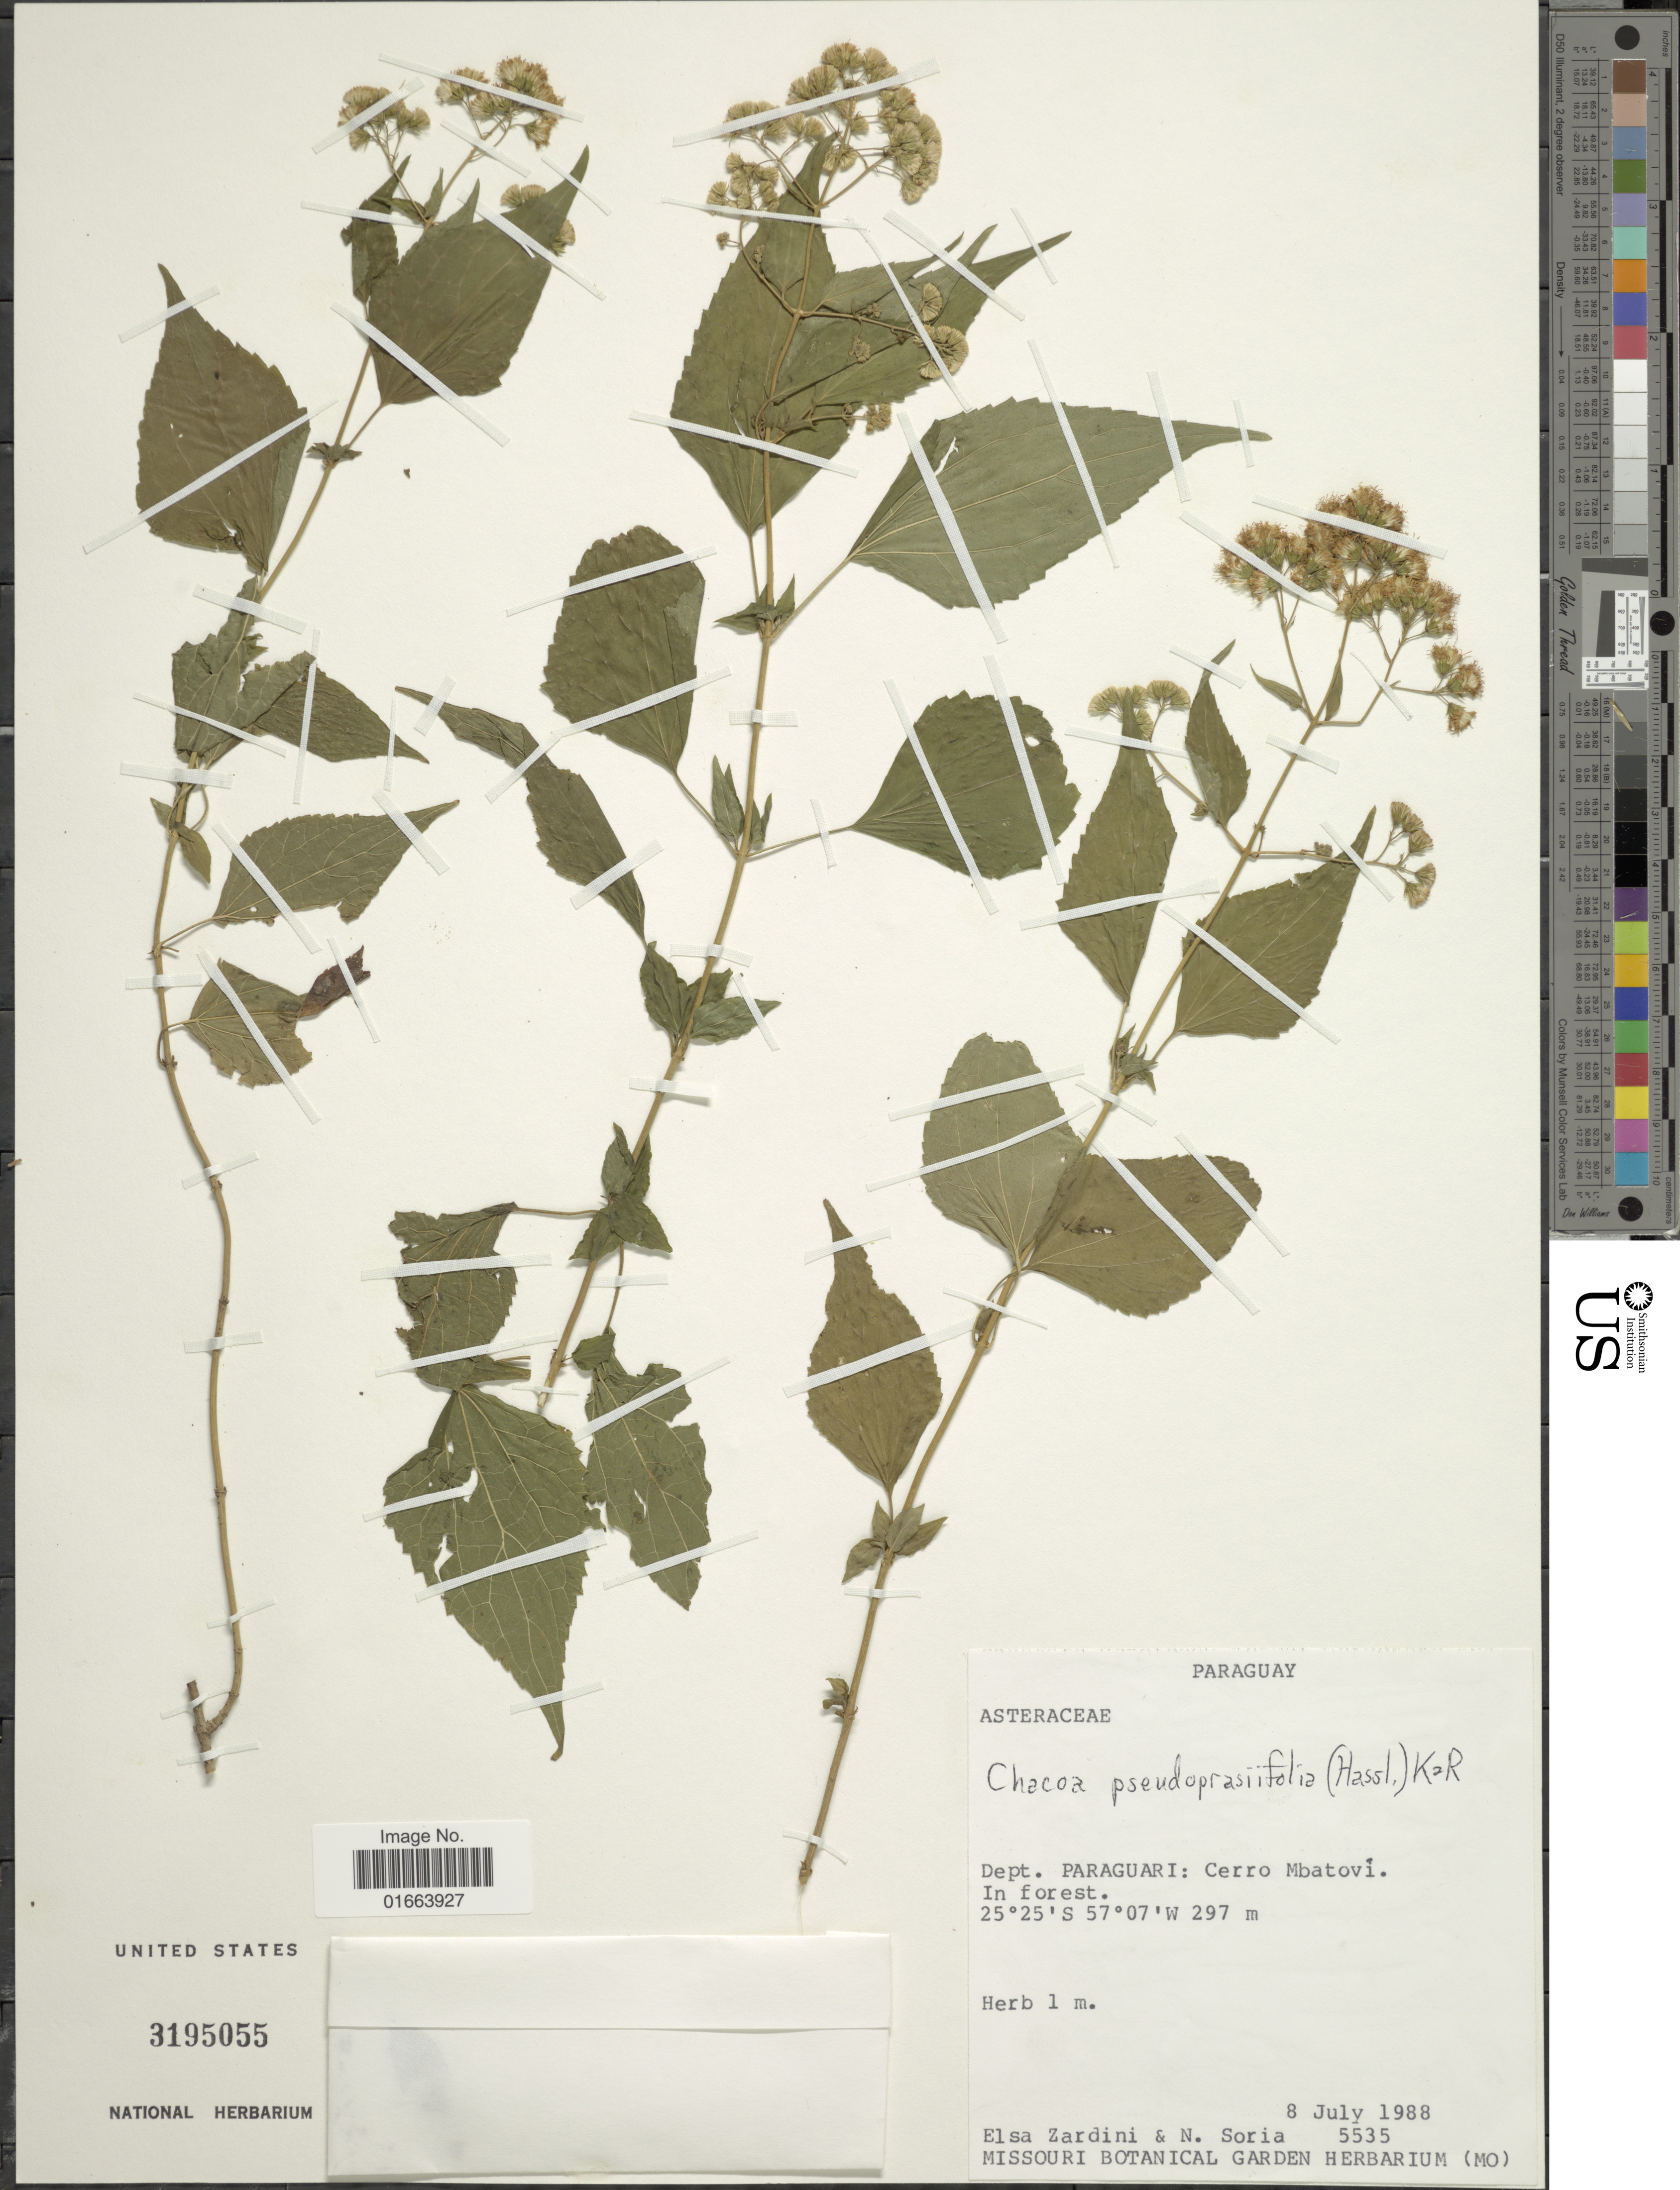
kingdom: Plantae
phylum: Tracheophyta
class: Magnoliopsida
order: Asterales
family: Asteraceae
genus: Chacoa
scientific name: Chacoa pseudoprasiifolia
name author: (Hassl.) R.M. King & H. Rob.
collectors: E. M. Zardini & N. Soria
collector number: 5535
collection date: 1988-07-08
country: Paraguay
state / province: Paraguari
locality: Cerro Mbatovi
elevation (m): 297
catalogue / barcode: US 3195055